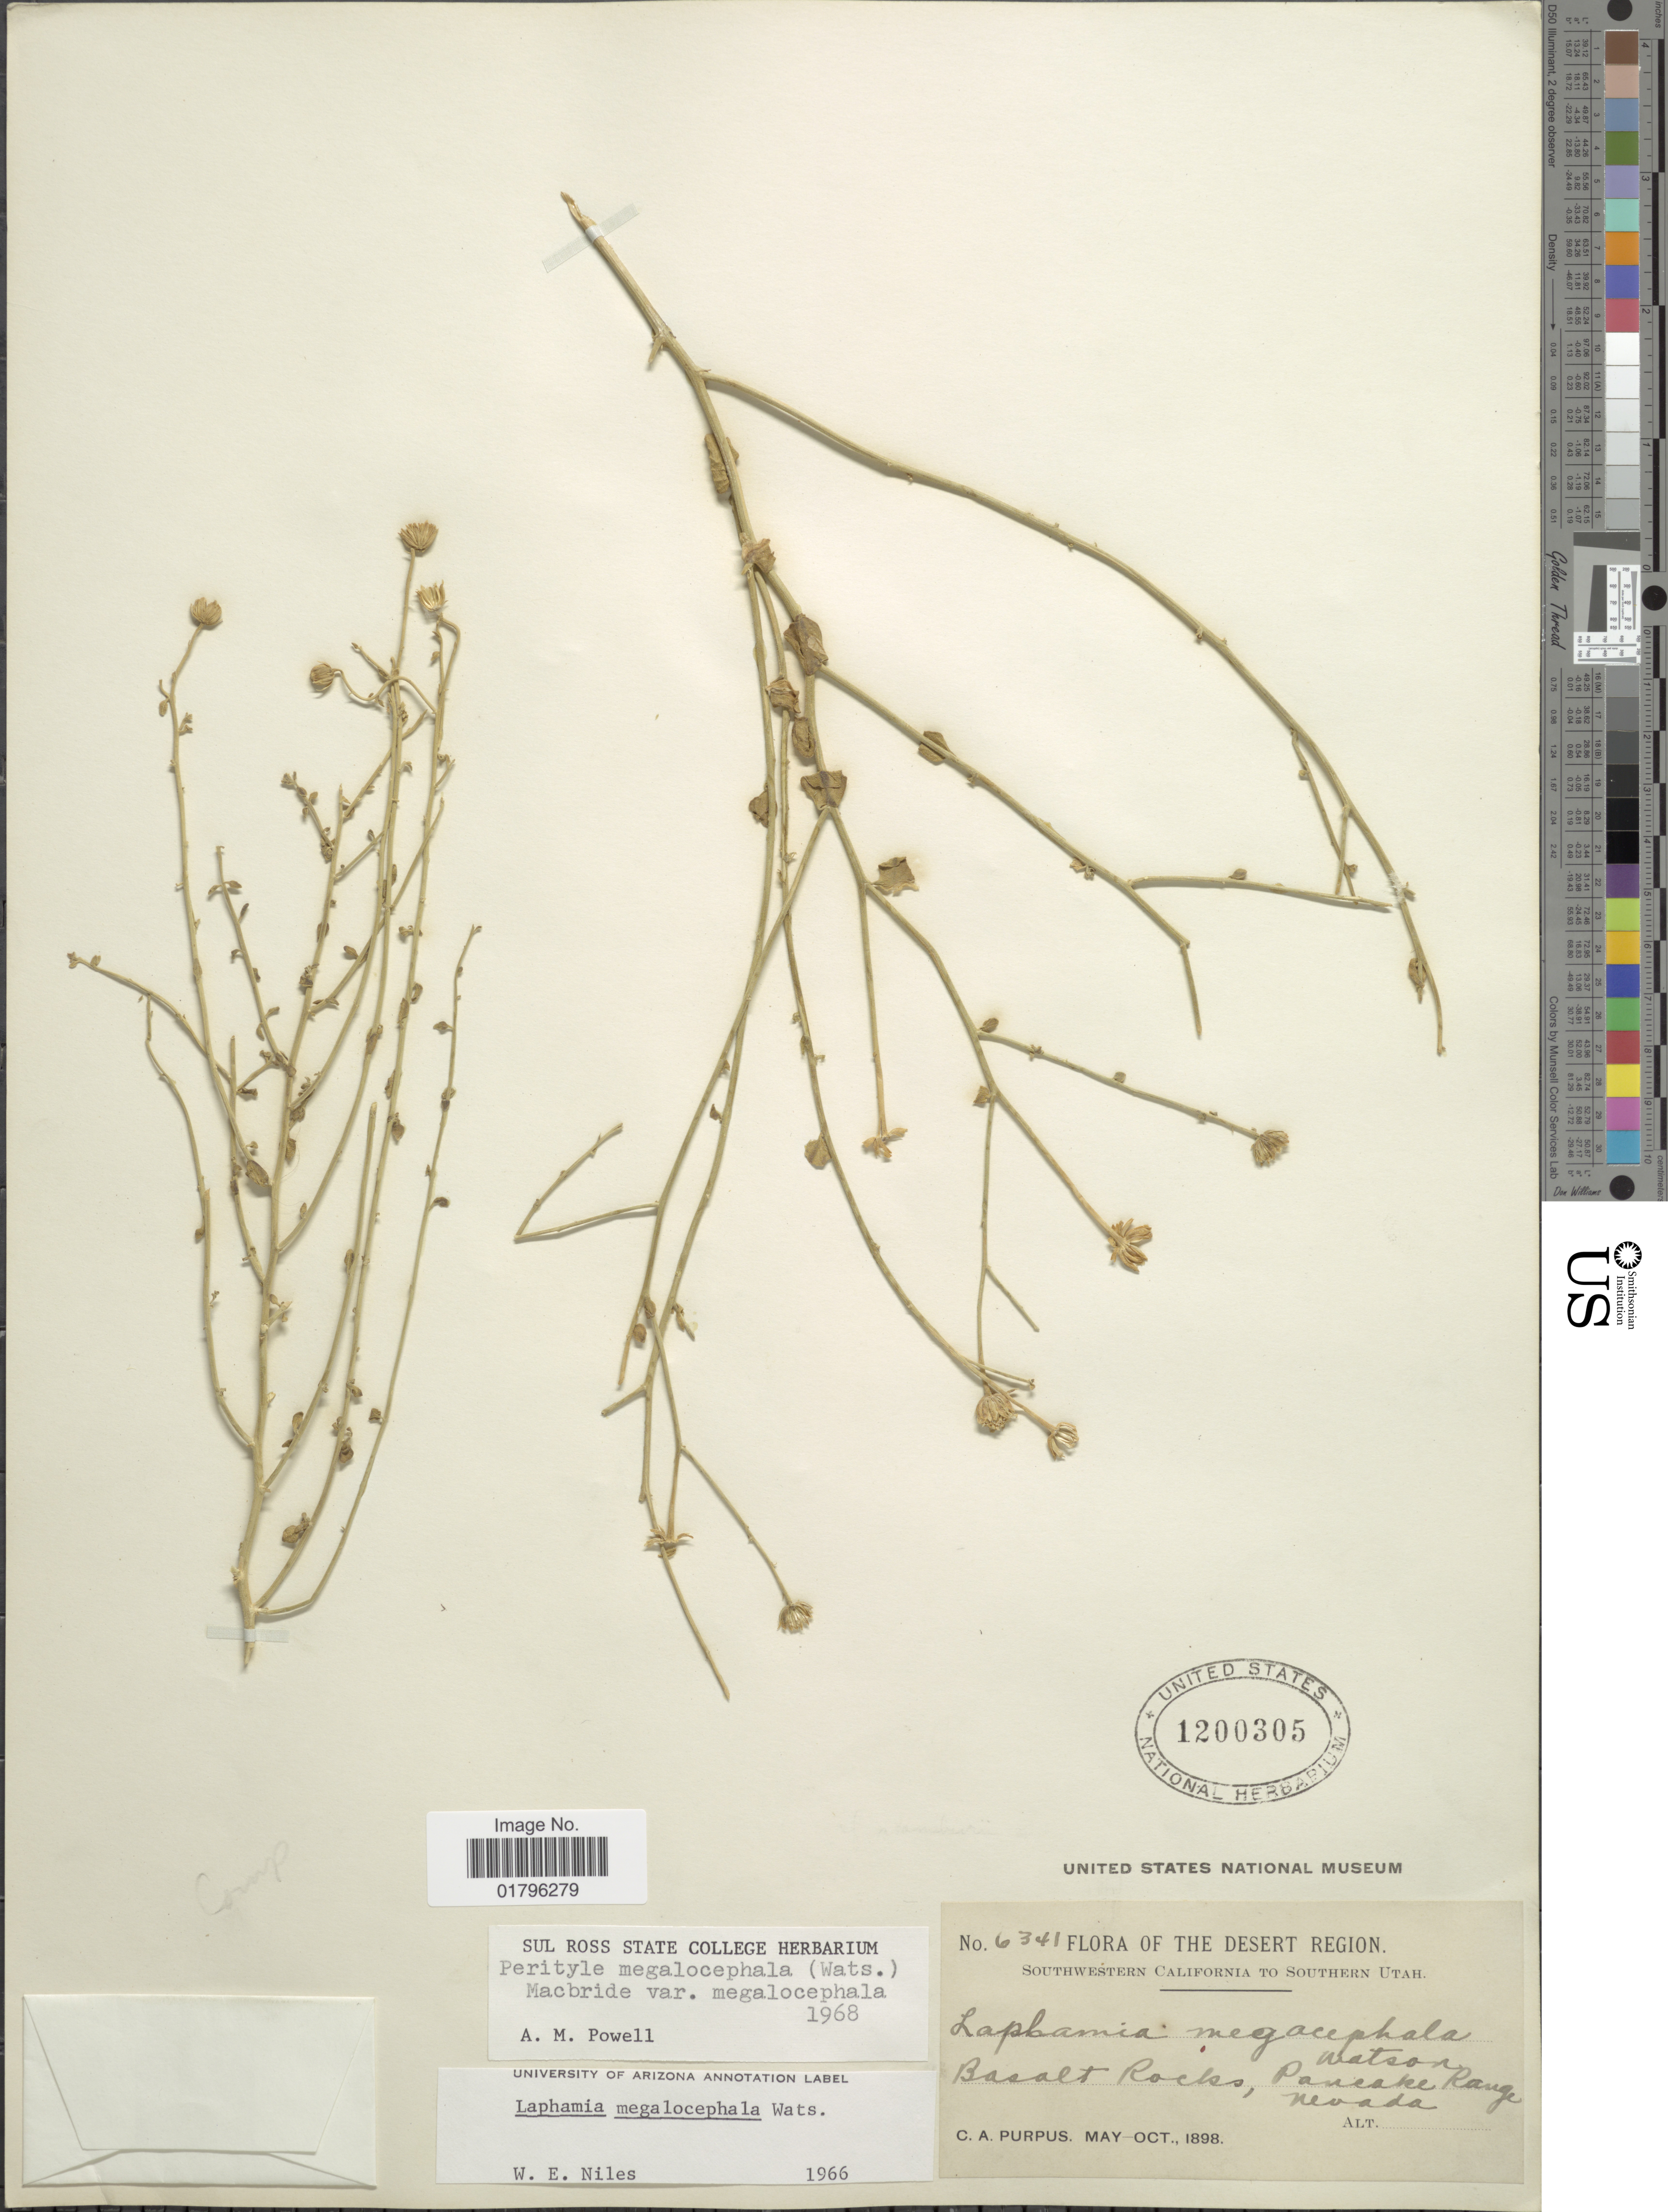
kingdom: Plantae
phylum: Tracheophyta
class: Magnoliopsida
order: Asterales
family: Asteraceae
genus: Perityle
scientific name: Perityle megalocephala var. megalocephala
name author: (S. Watson) J.F. Macbr.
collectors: C. A. Purpus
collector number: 6341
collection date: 1898-05/1898-10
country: United States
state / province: Nevada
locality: The Desert Region, Basalt Rocks, Pancake Range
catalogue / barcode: US 1200305